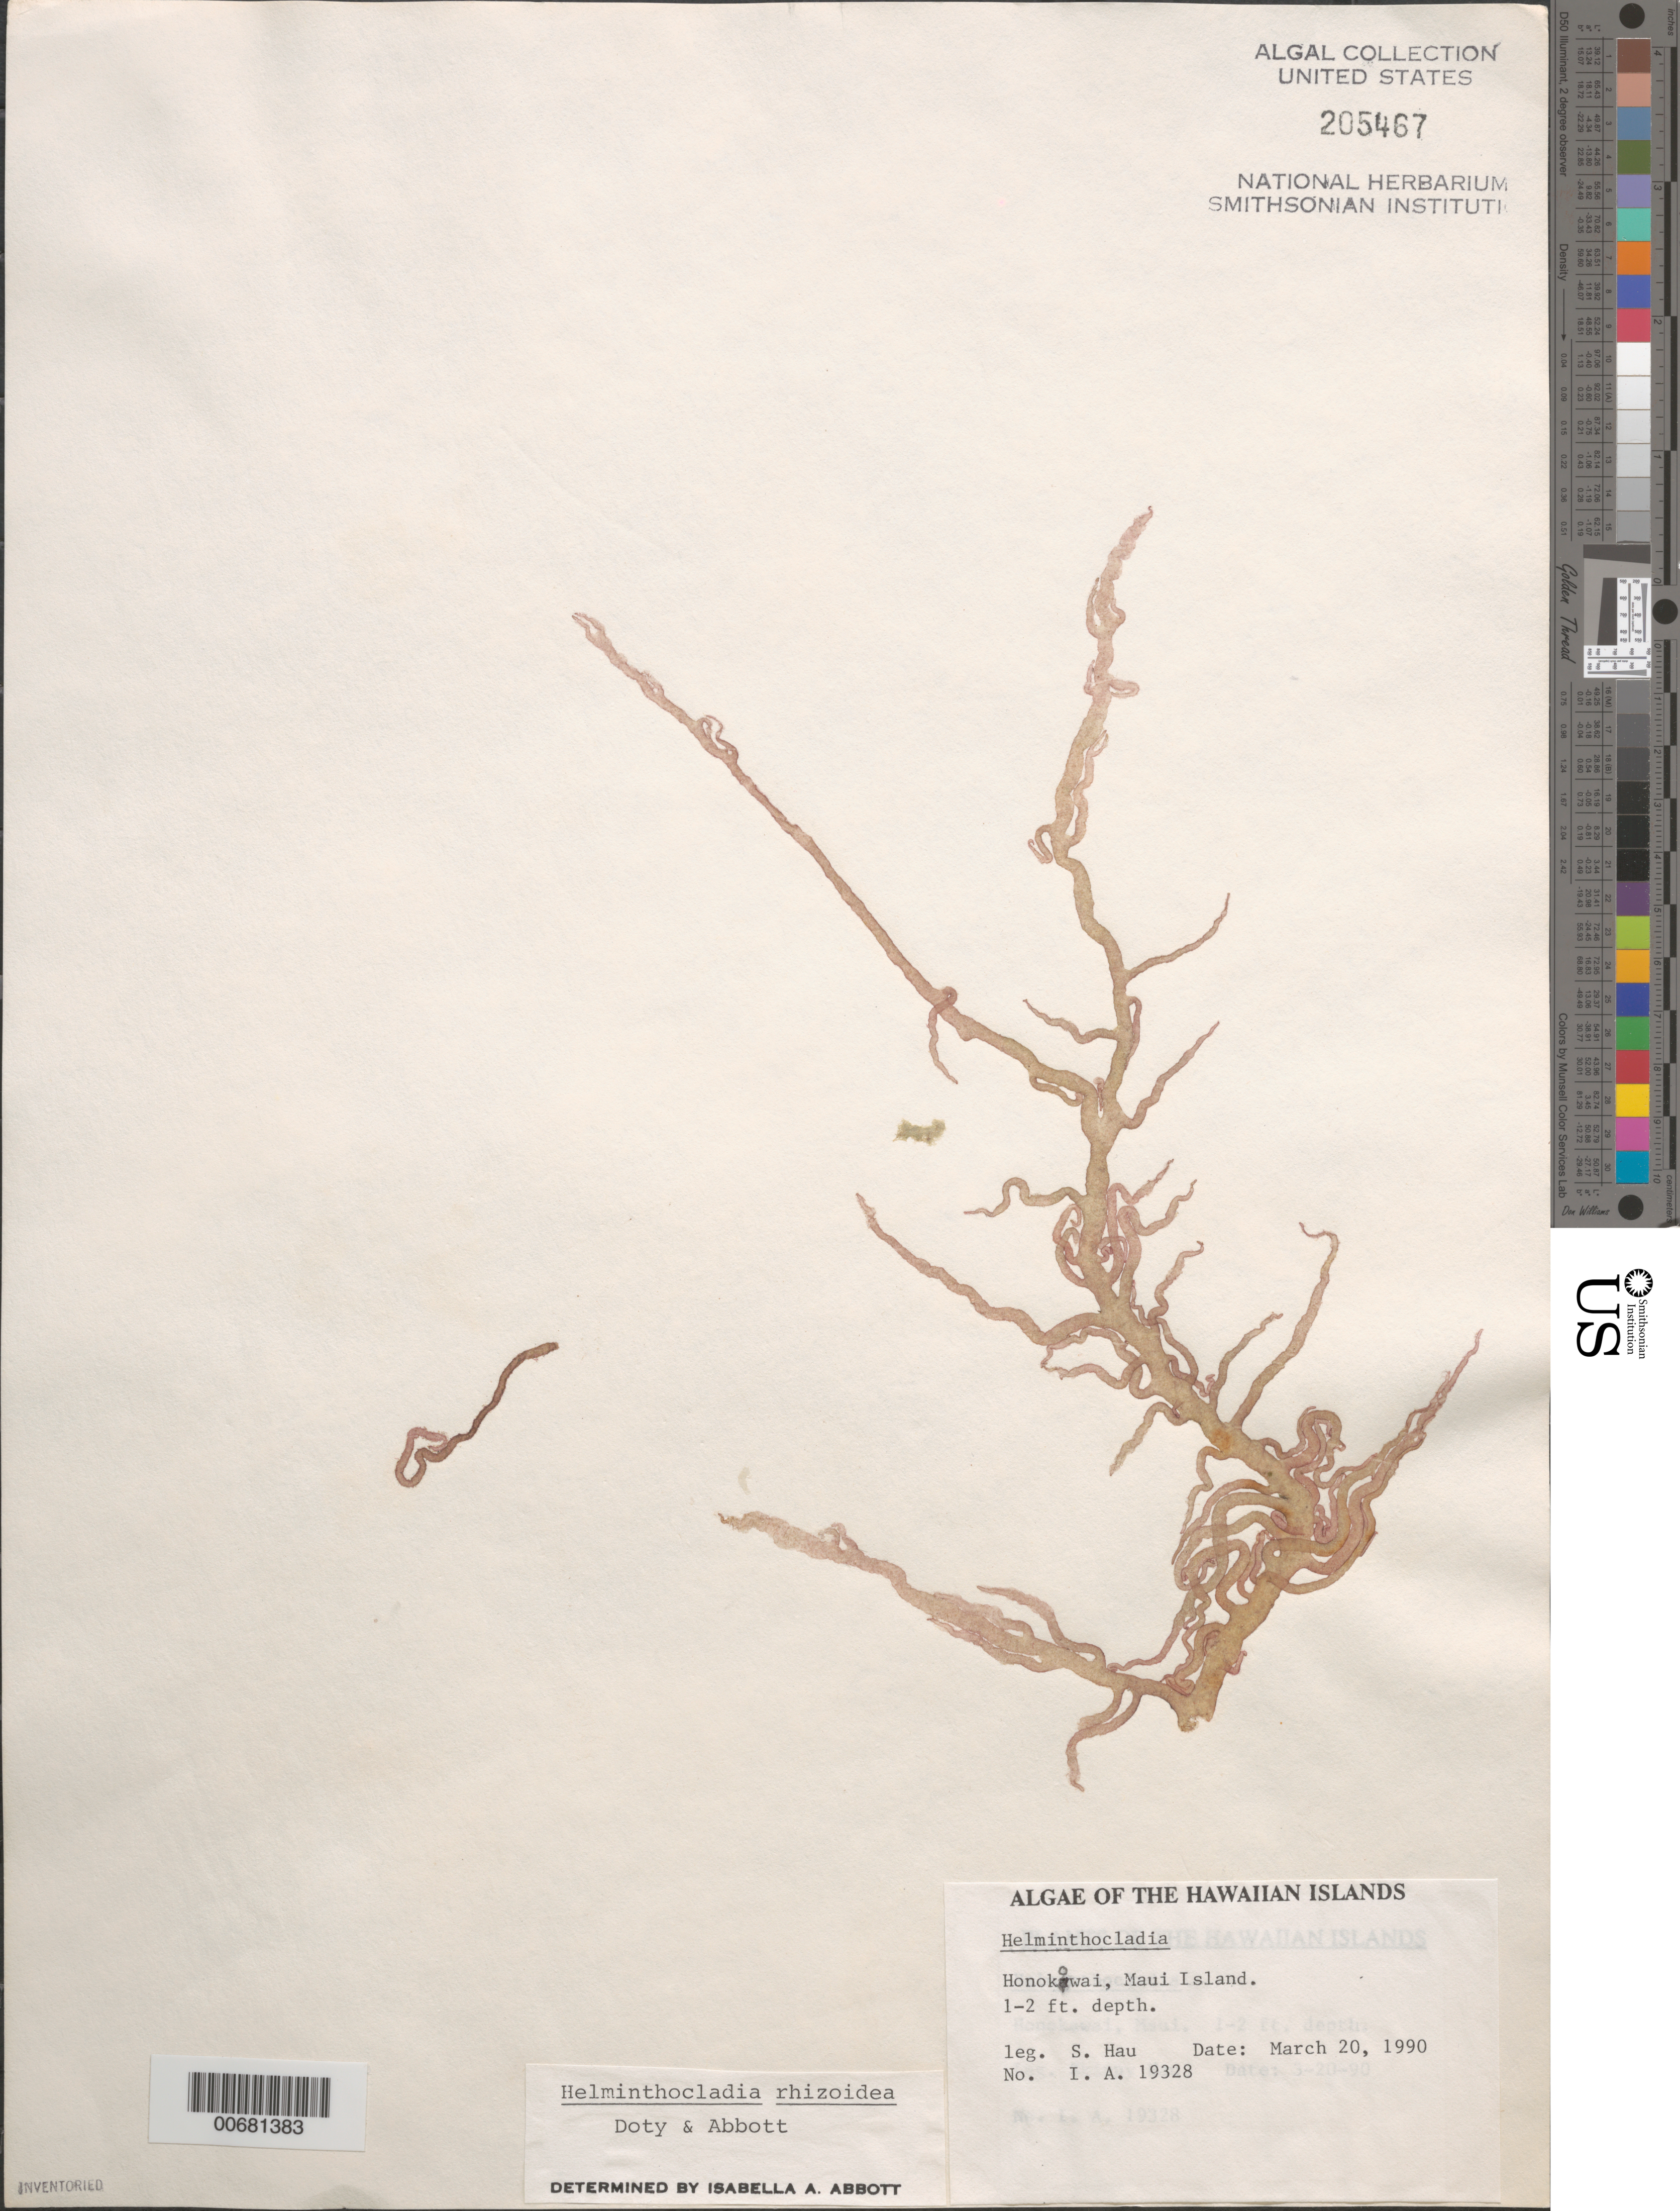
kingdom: Plantae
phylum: Rhodophyta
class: Florideophyceae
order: Nemaliales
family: Liagoraceae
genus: Helminthocladia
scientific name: Helminthocladia rhizoidea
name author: Doty & I.A. Abbott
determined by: Abbott, Isabella A.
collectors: S. Hau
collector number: IAA 19328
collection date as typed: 20 Mar 1990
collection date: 1990-03-20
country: United States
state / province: Hawaii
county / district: Maui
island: Maui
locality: Honokowai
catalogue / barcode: US 205467